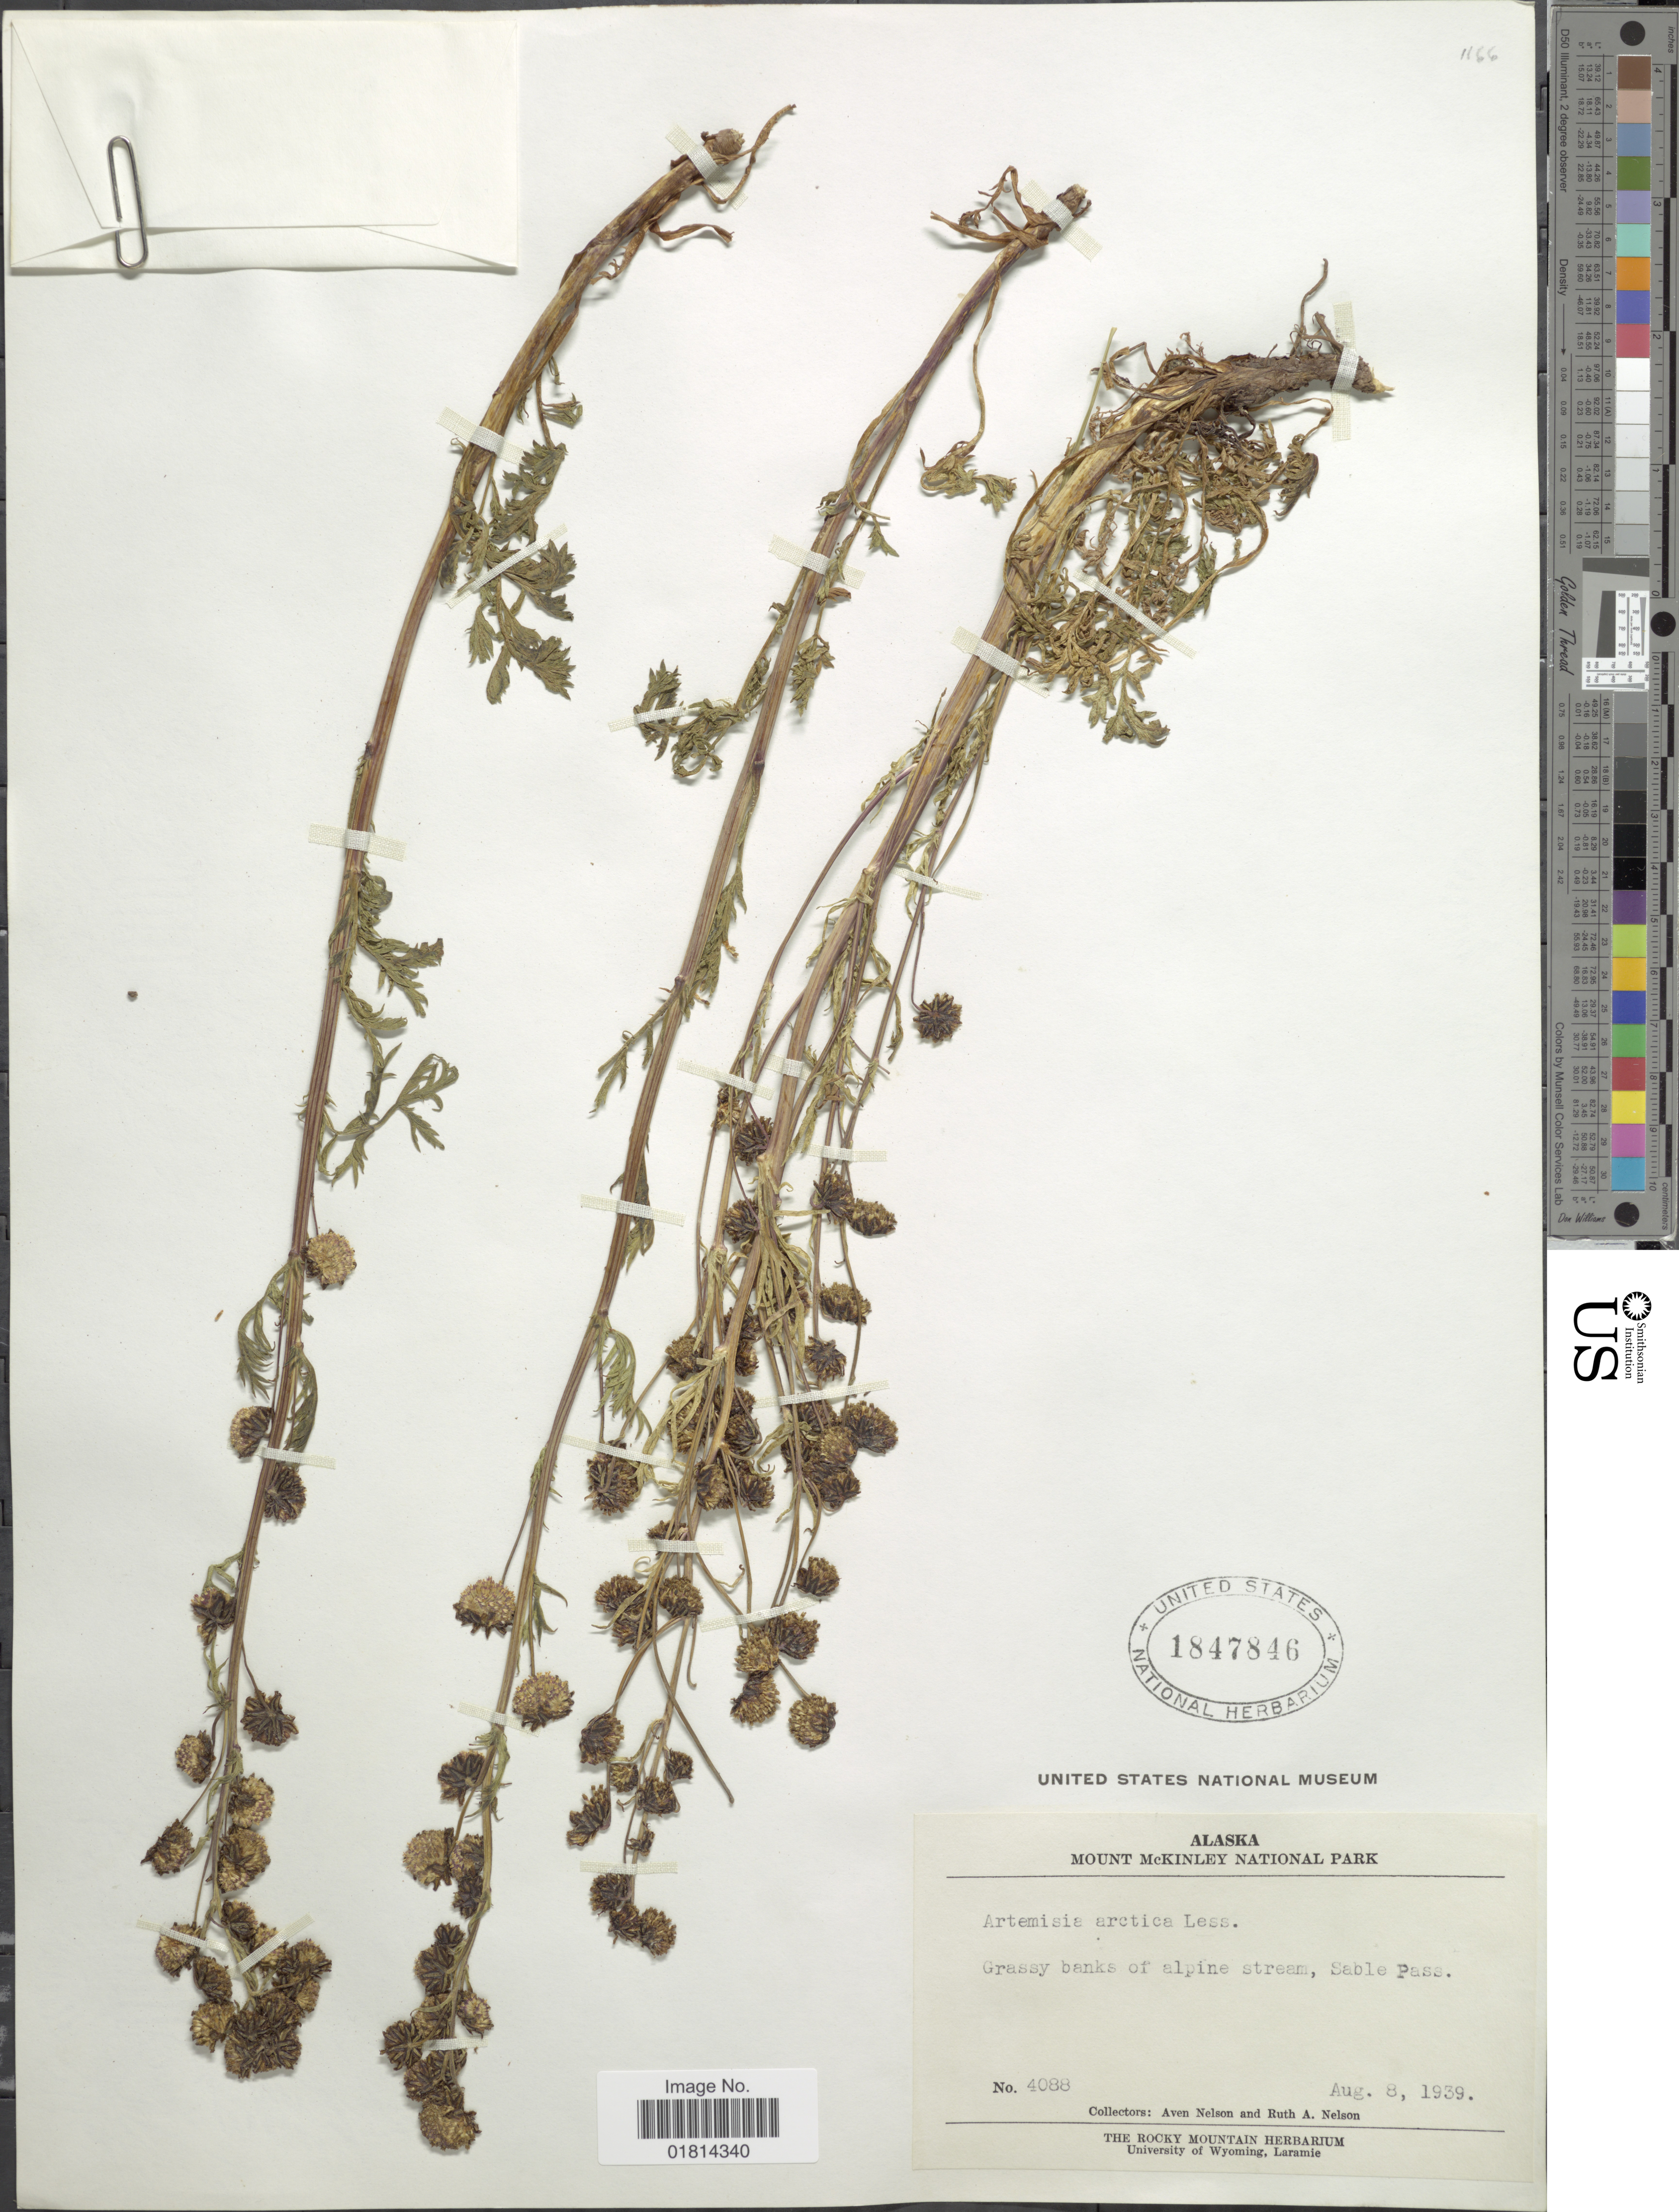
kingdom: Plantae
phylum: Tracheophyta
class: Magnoliopsida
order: Asterales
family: Asteraceae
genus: Artemisia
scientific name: Artemisia arctica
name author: Less.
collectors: A. Nelson & R. A. Nelson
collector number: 4088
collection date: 1939-08-08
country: United States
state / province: Alaska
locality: Mount McKinley National Park. Grassy banks of alpine stream, Sable Pass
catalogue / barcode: US 1847846